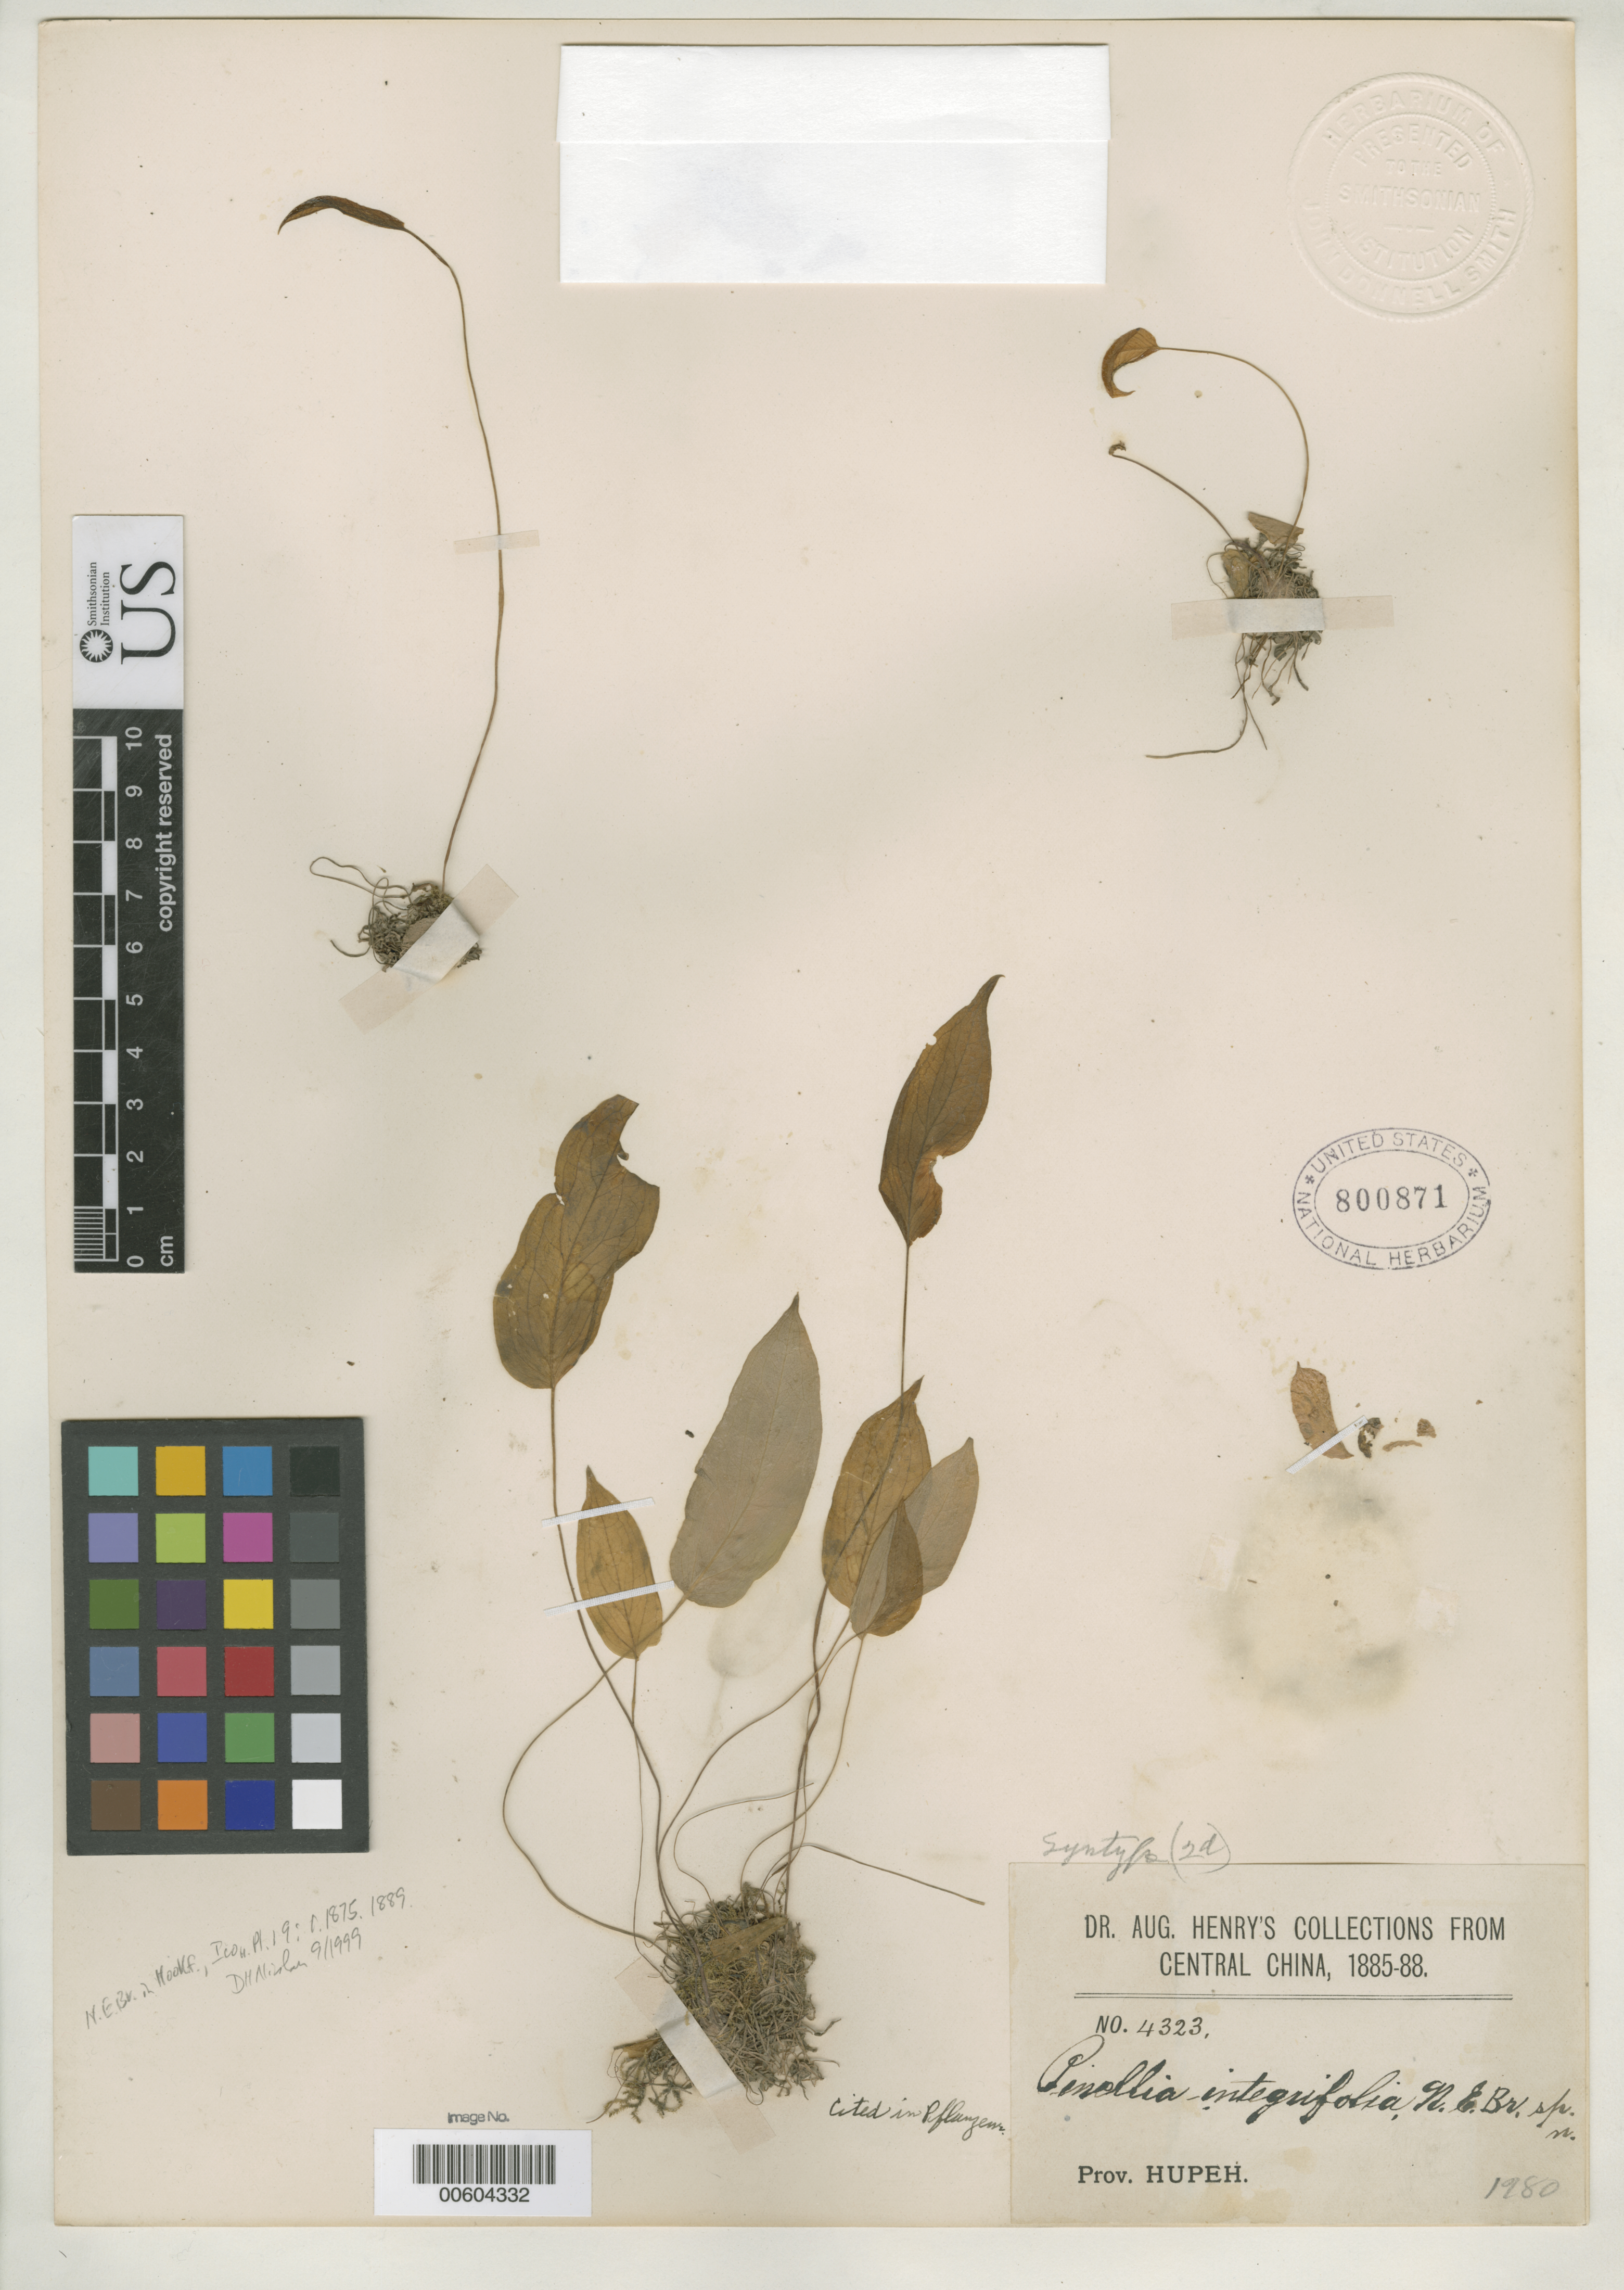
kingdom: Plantae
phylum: Tracheophyta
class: Liliopsida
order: Alismatales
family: Araceae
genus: Pinellia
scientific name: Pinellia integrifolia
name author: N.E. Br.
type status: Isosyntype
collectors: A. Henry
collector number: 4323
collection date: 1885/1888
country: China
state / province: Hubei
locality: Central China. Prov. Hupeh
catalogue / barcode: US 800871